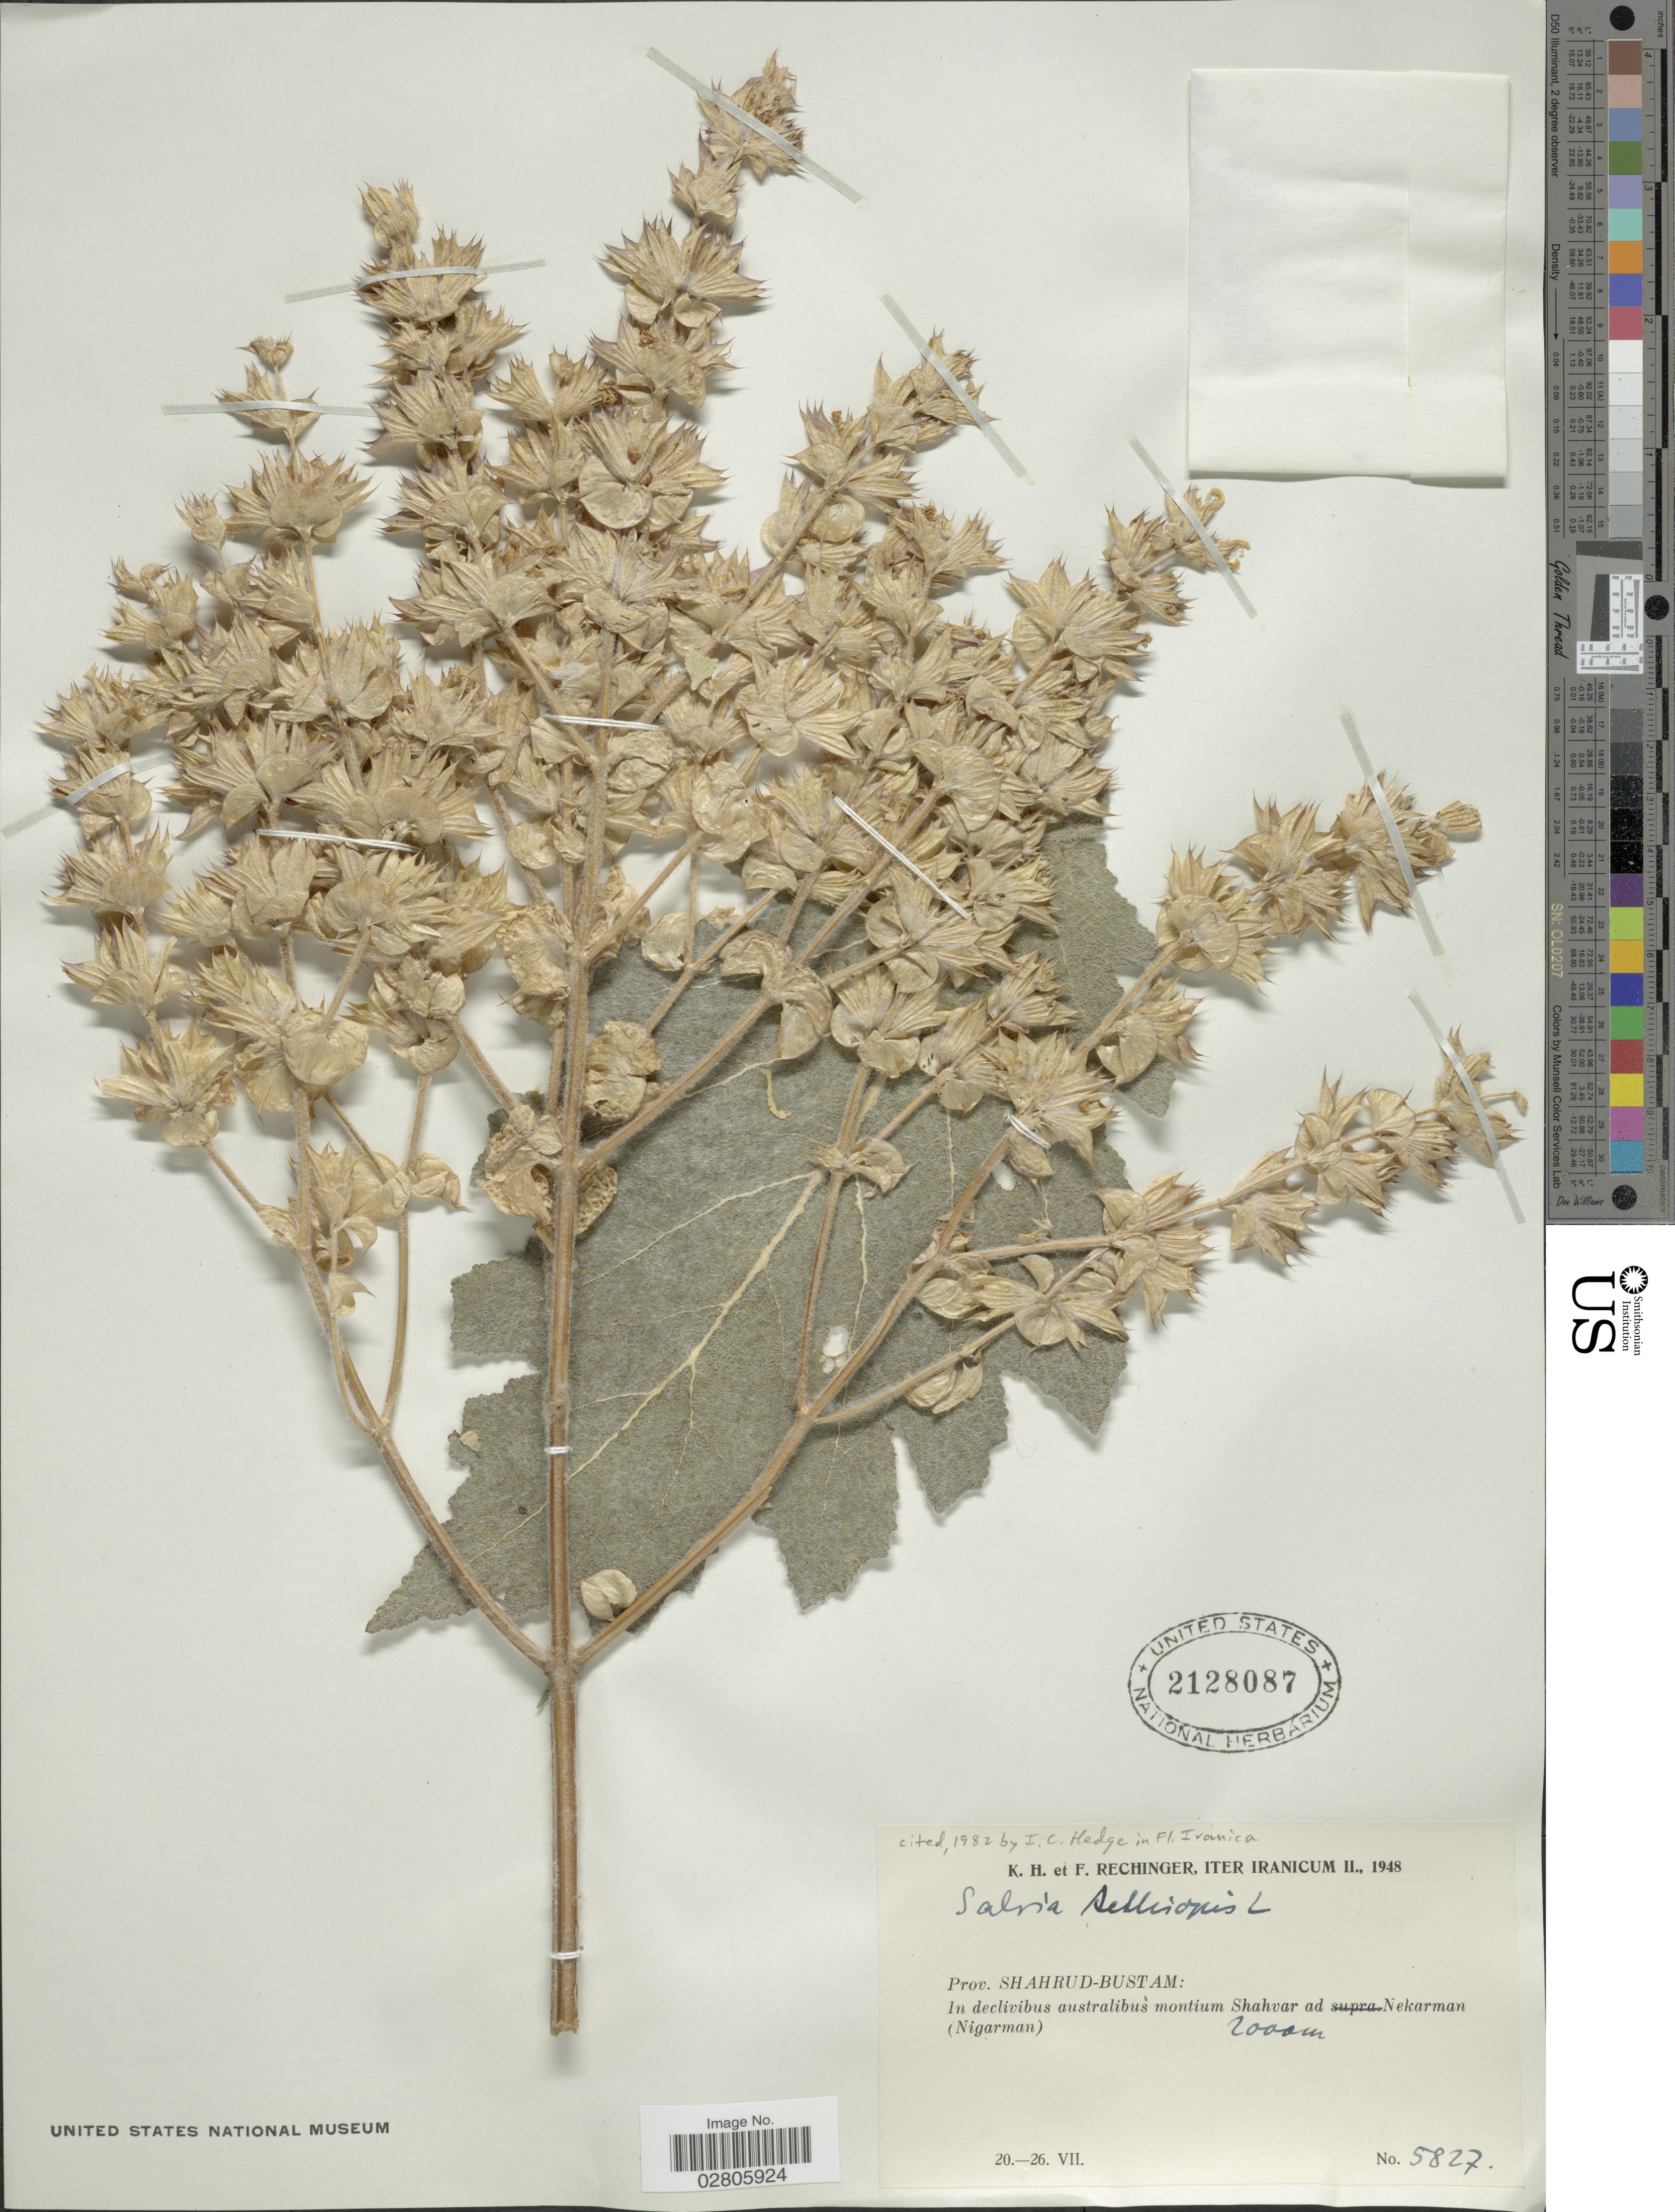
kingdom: Plantae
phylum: Tracheophyta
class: Magnoliopsida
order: Lamiales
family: Lamiaceae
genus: Salvia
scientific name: Salvia aethiopis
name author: L.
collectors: K. H. Rechinger & F. Rechinger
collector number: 5827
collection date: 1948-07-20/1948-07-26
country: Iran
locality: Iter Iranicum. Prov. Shahrud-Bustam: In declivibus australibus montium Shahvar ad Nekarman (Nigarman).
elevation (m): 2000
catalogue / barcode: US 2128087